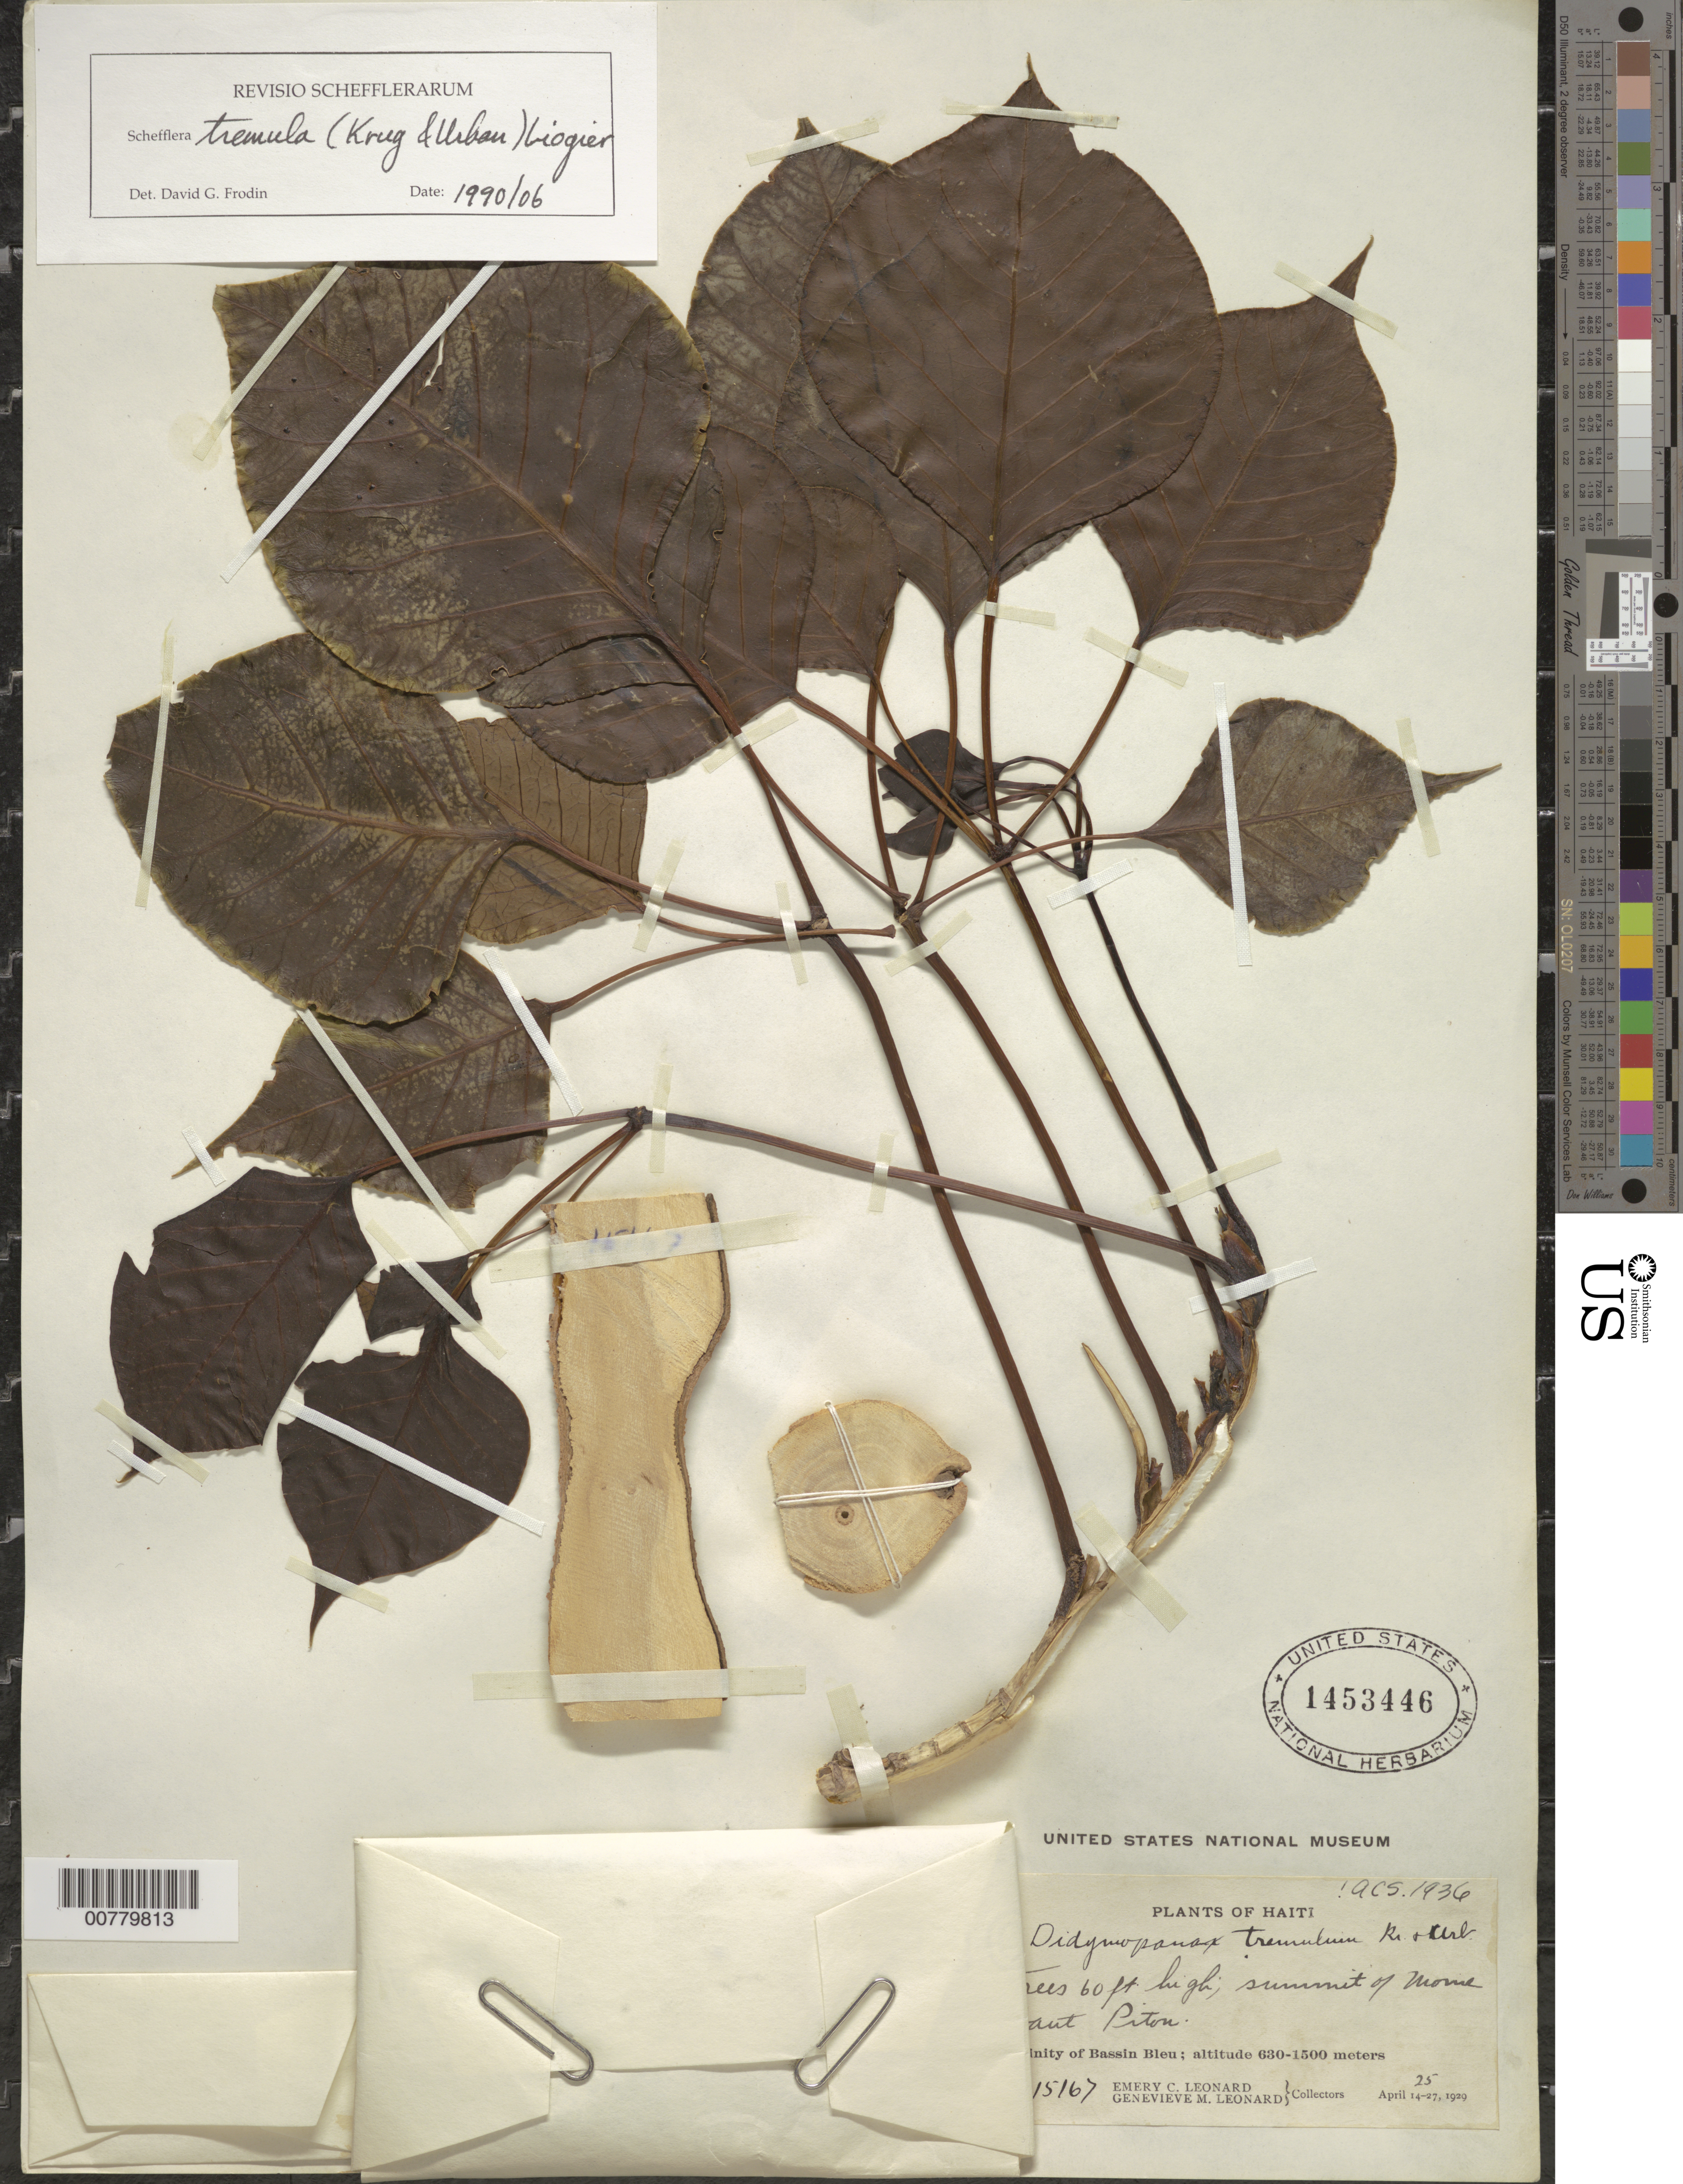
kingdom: Plantae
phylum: Tracheophyta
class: Magnoliopsida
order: Apiales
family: Araliaceae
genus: Schefflera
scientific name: Schefflera tremula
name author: (Krug & Urb.) Alain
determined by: Frodin, D. G.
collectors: E. C. Leonard & G. M. Leonard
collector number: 15167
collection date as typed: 25 Apr 1929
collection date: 1929-04-25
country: Haiti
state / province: Nord-Ouest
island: Hispaniola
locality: Vicinity of Bassin Bleu, Morne Haut Piton.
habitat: Summit.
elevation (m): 630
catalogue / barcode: US 1453446